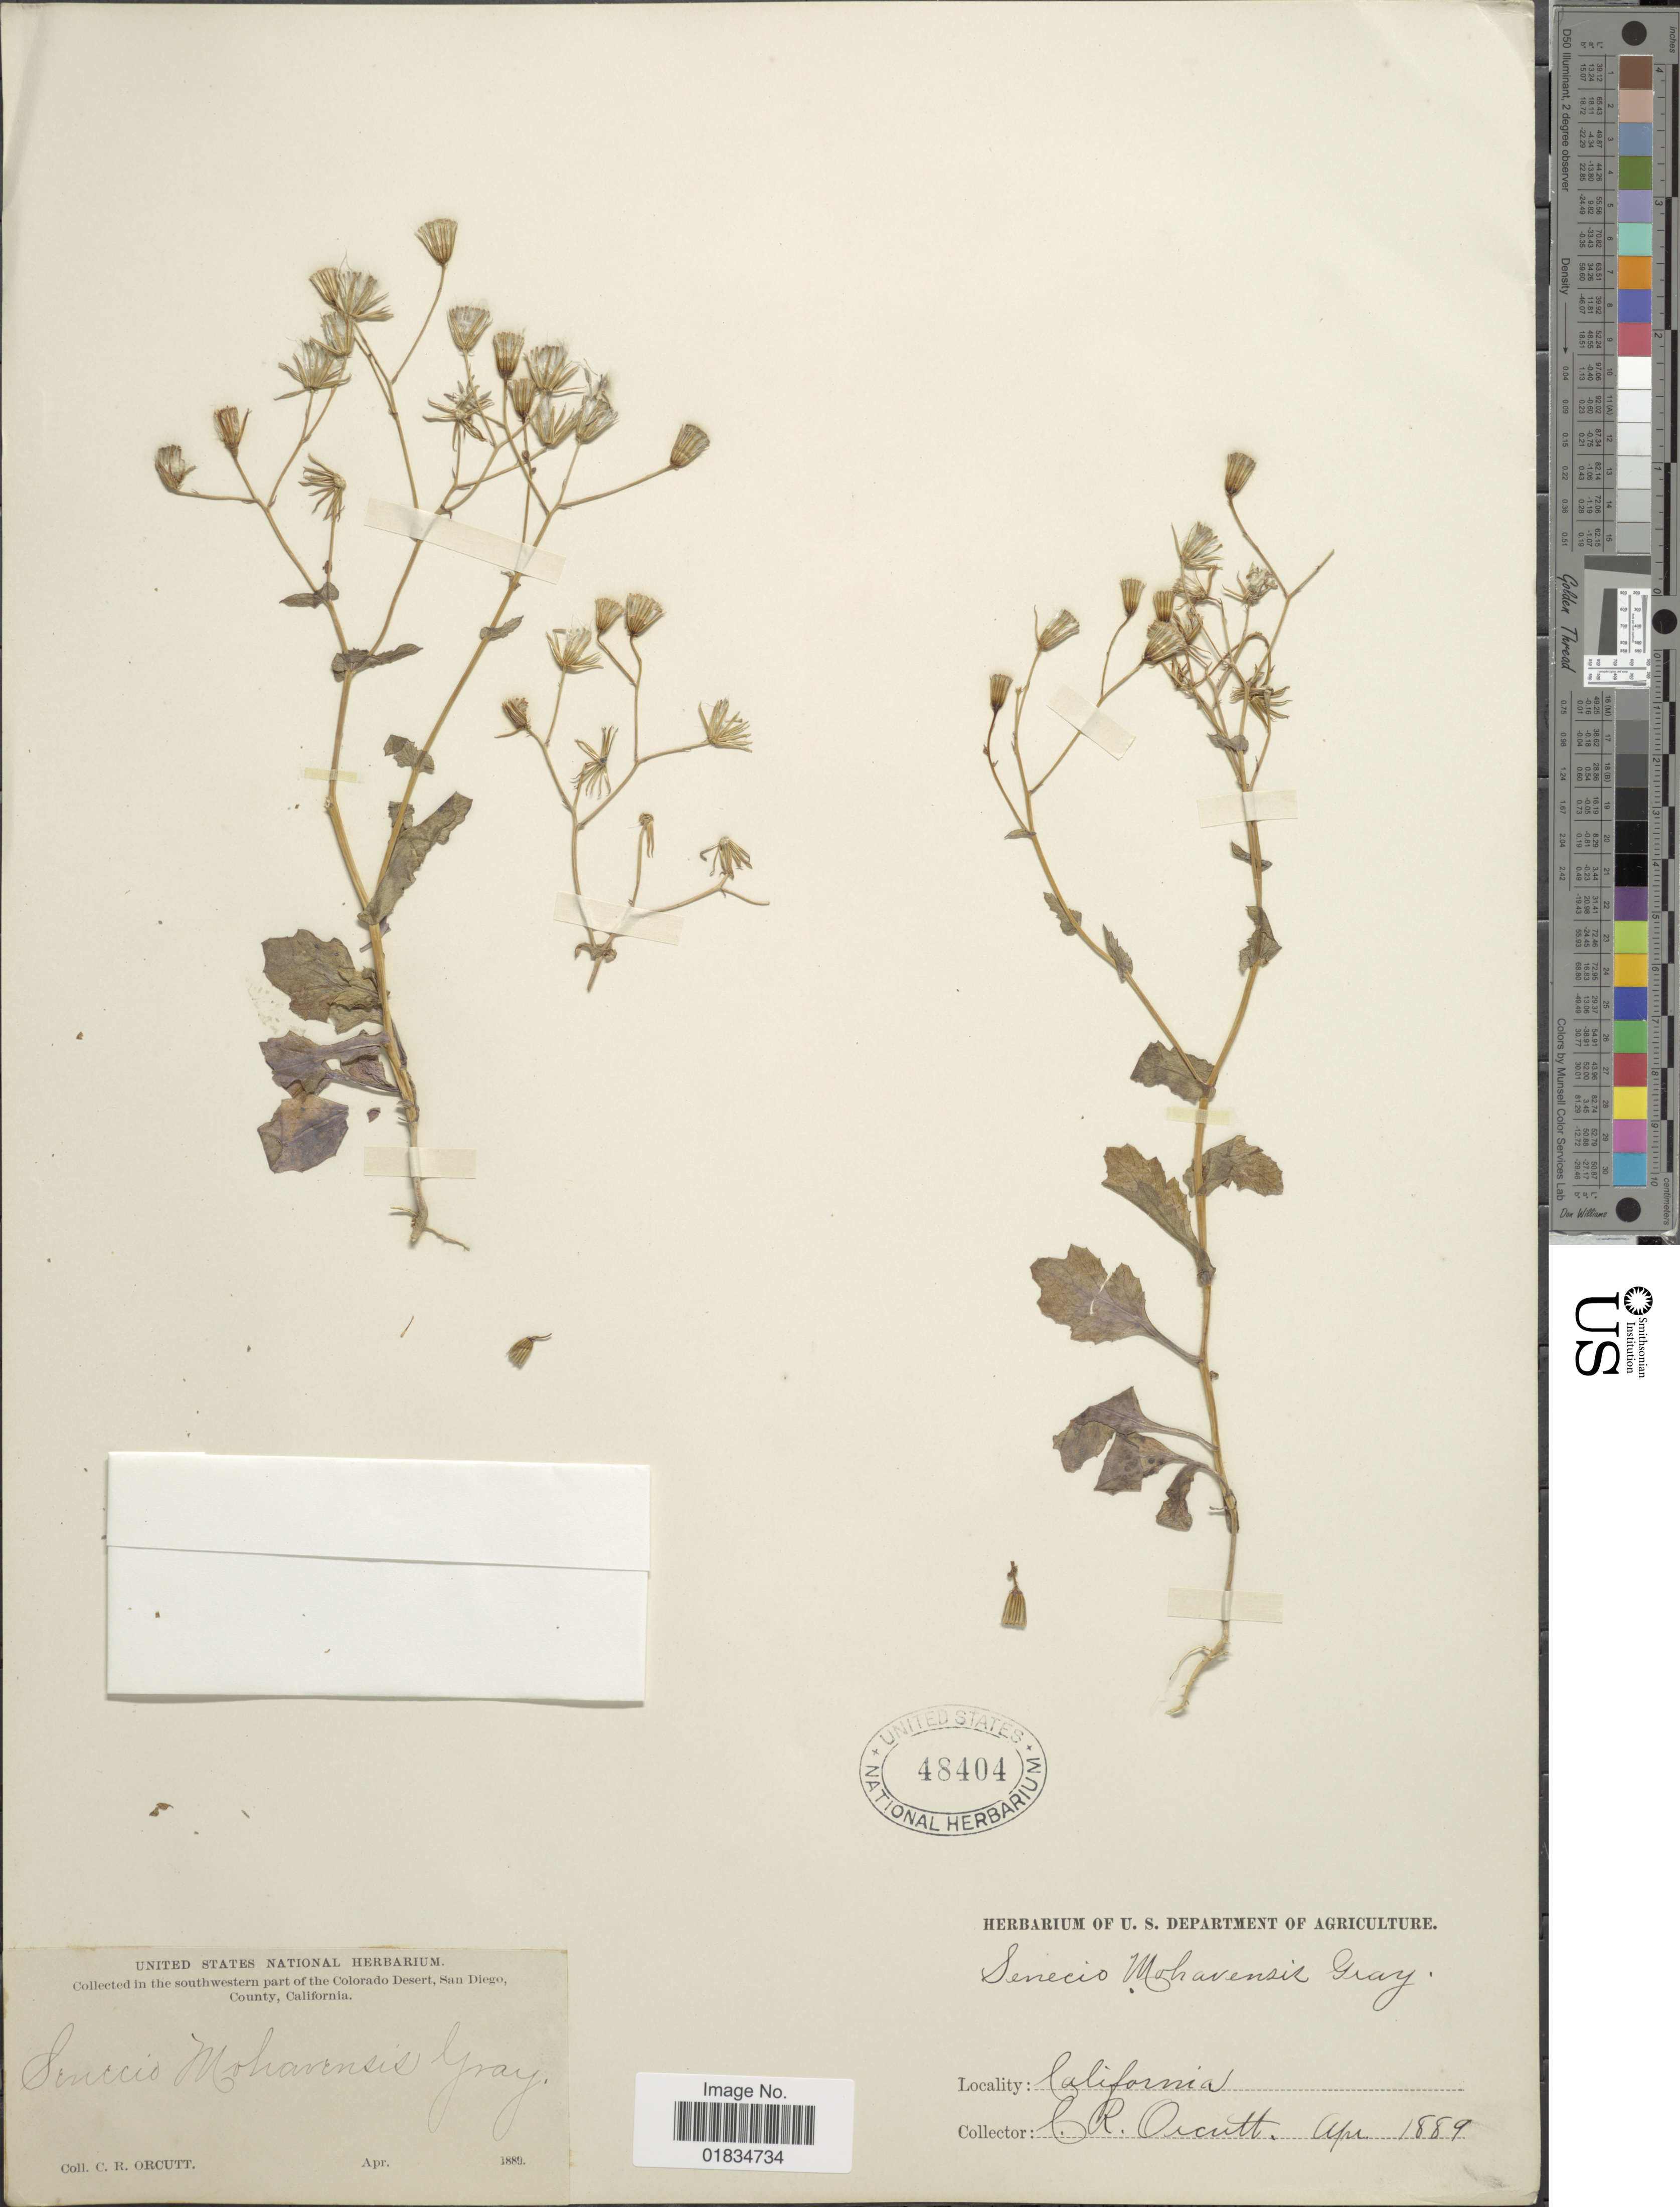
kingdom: Plantae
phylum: Tracheophyta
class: Magnoliopsida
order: Asterales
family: Asteraceae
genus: Senecio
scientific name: Senecio mohavensis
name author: A. Gray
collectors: C. R. Orcutt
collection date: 1889-04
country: United States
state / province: California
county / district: San Diego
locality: Southwestern part of the Colorado Desert, San Diego, County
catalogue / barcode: US 48404